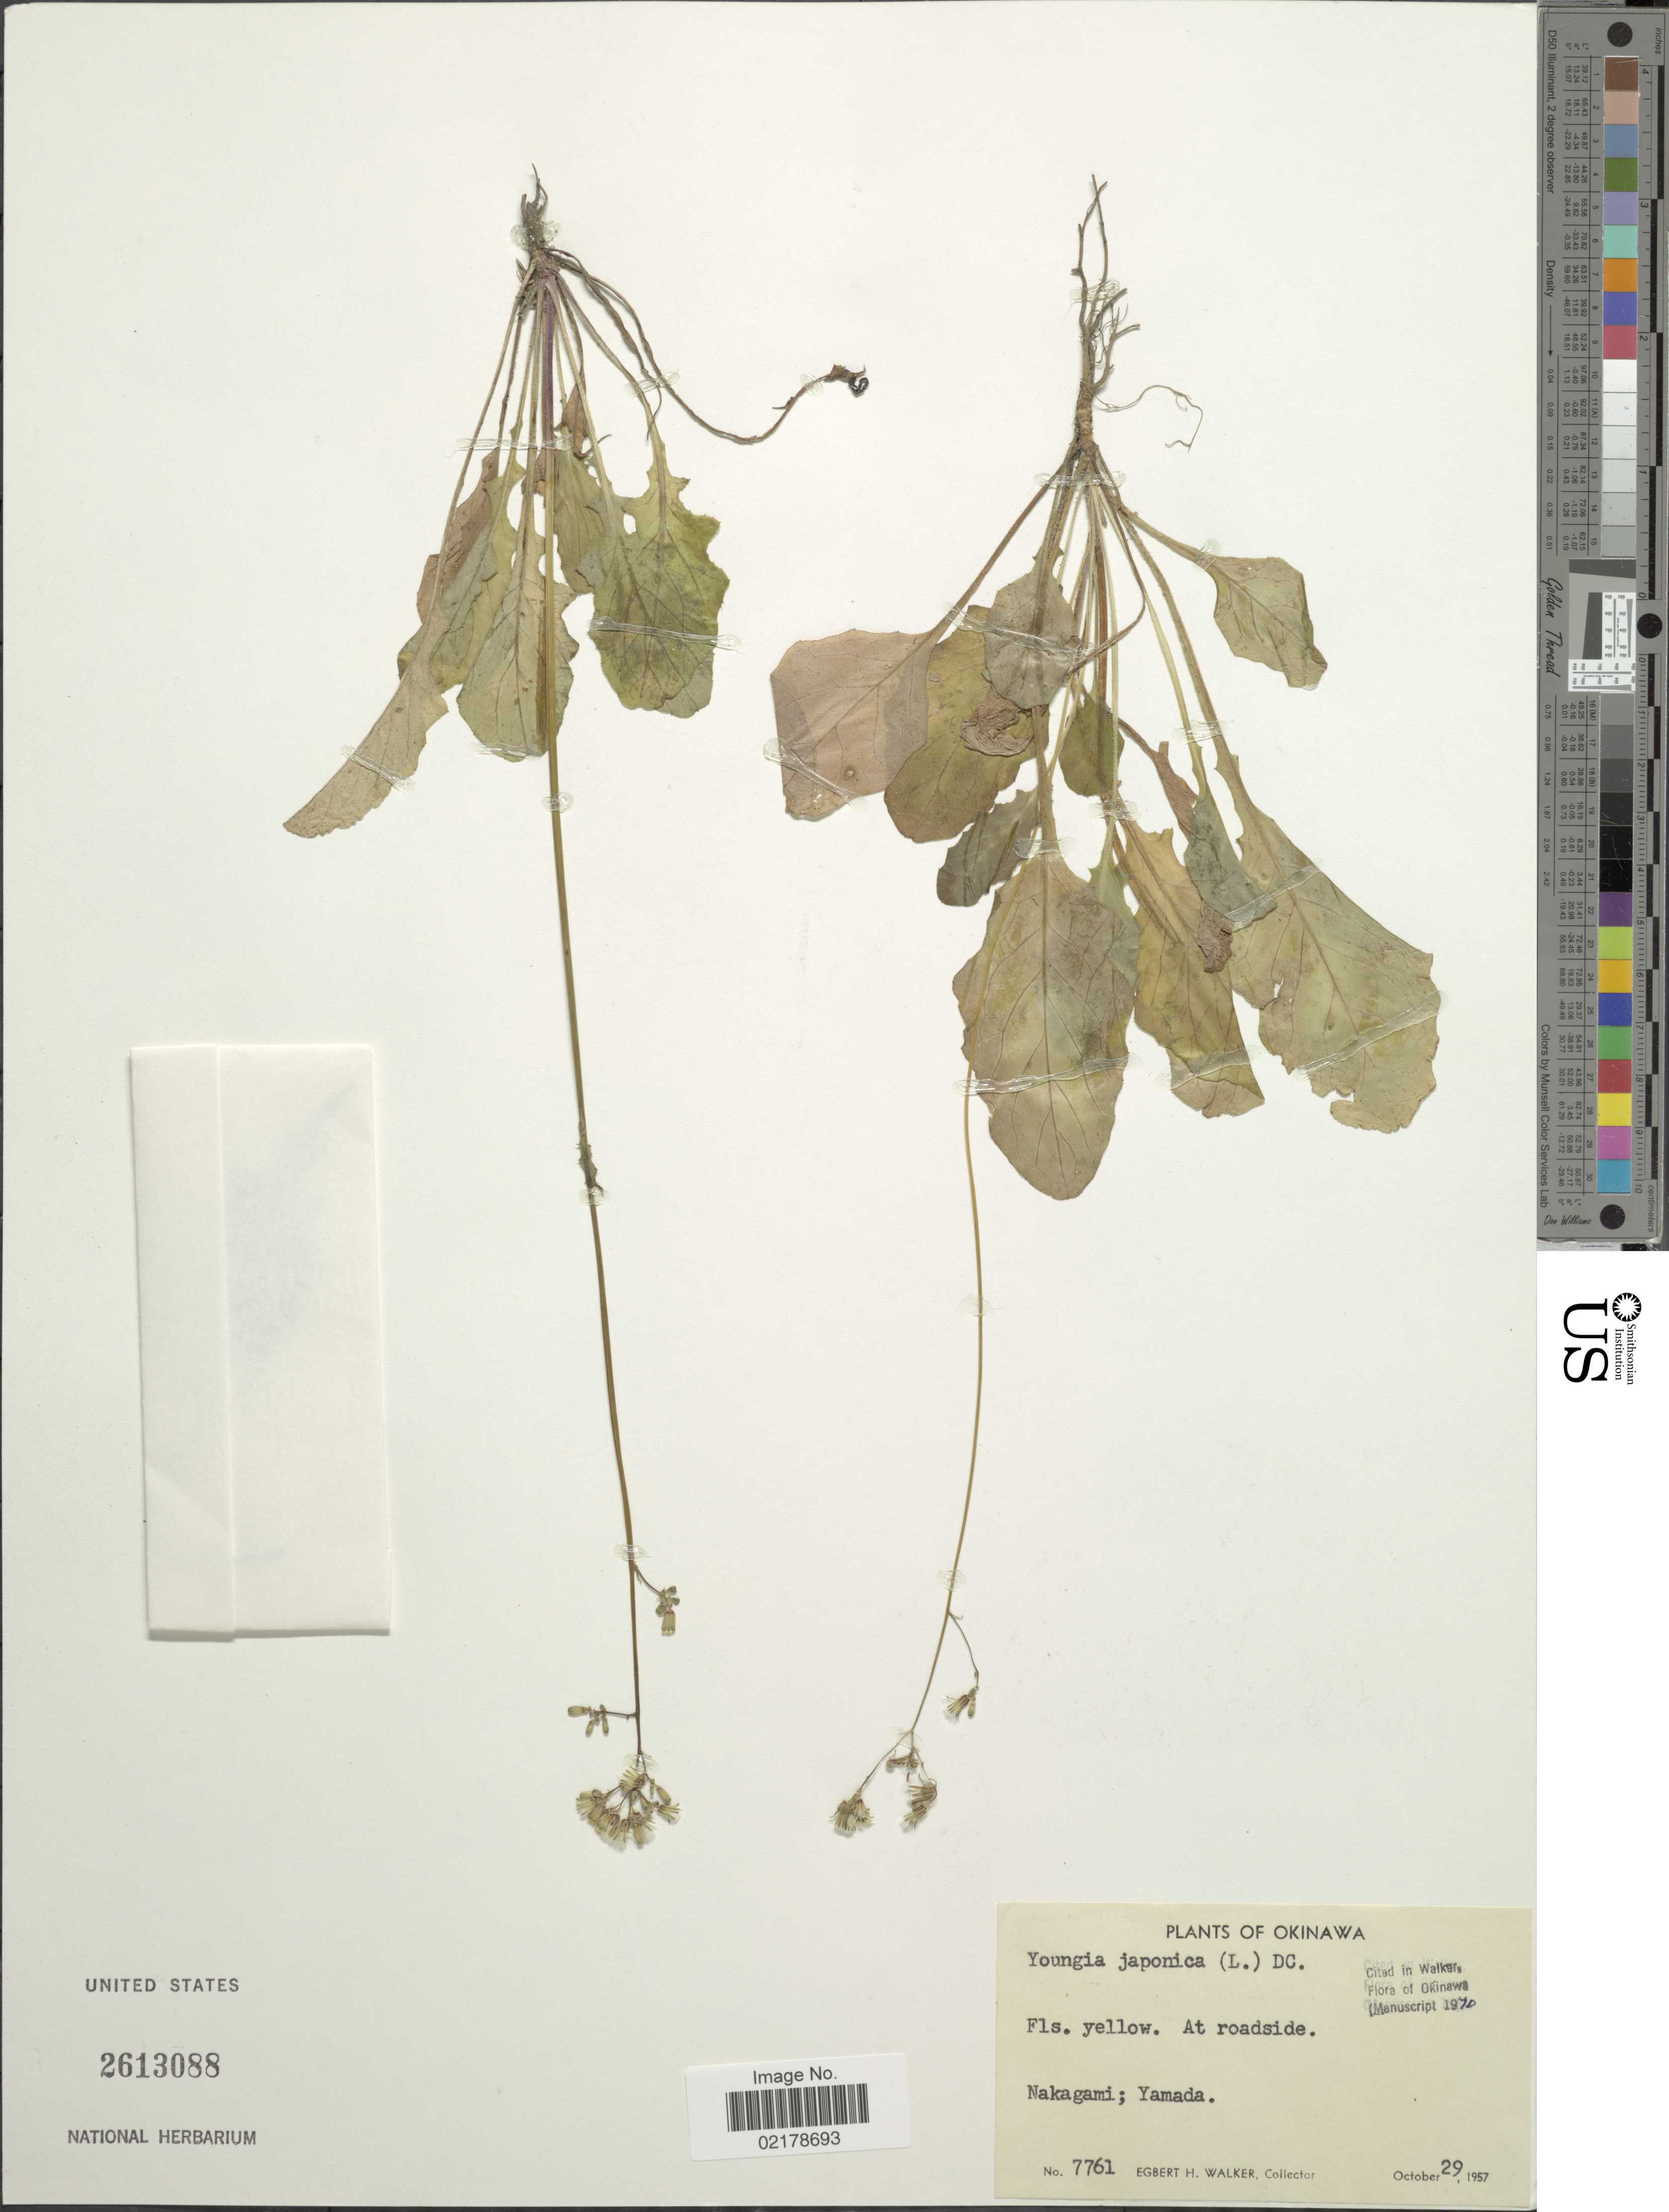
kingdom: Plantae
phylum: Tracheophyta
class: Magnoliopsida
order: Asterales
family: Asteraceae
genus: Youngia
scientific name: Youngia japonica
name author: (L.) DC.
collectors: E. H. Walker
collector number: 7761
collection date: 1957-10-29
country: Japan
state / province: Okinawa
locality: Okinawa. Nakagami; Yamada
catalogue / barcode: US 2613088